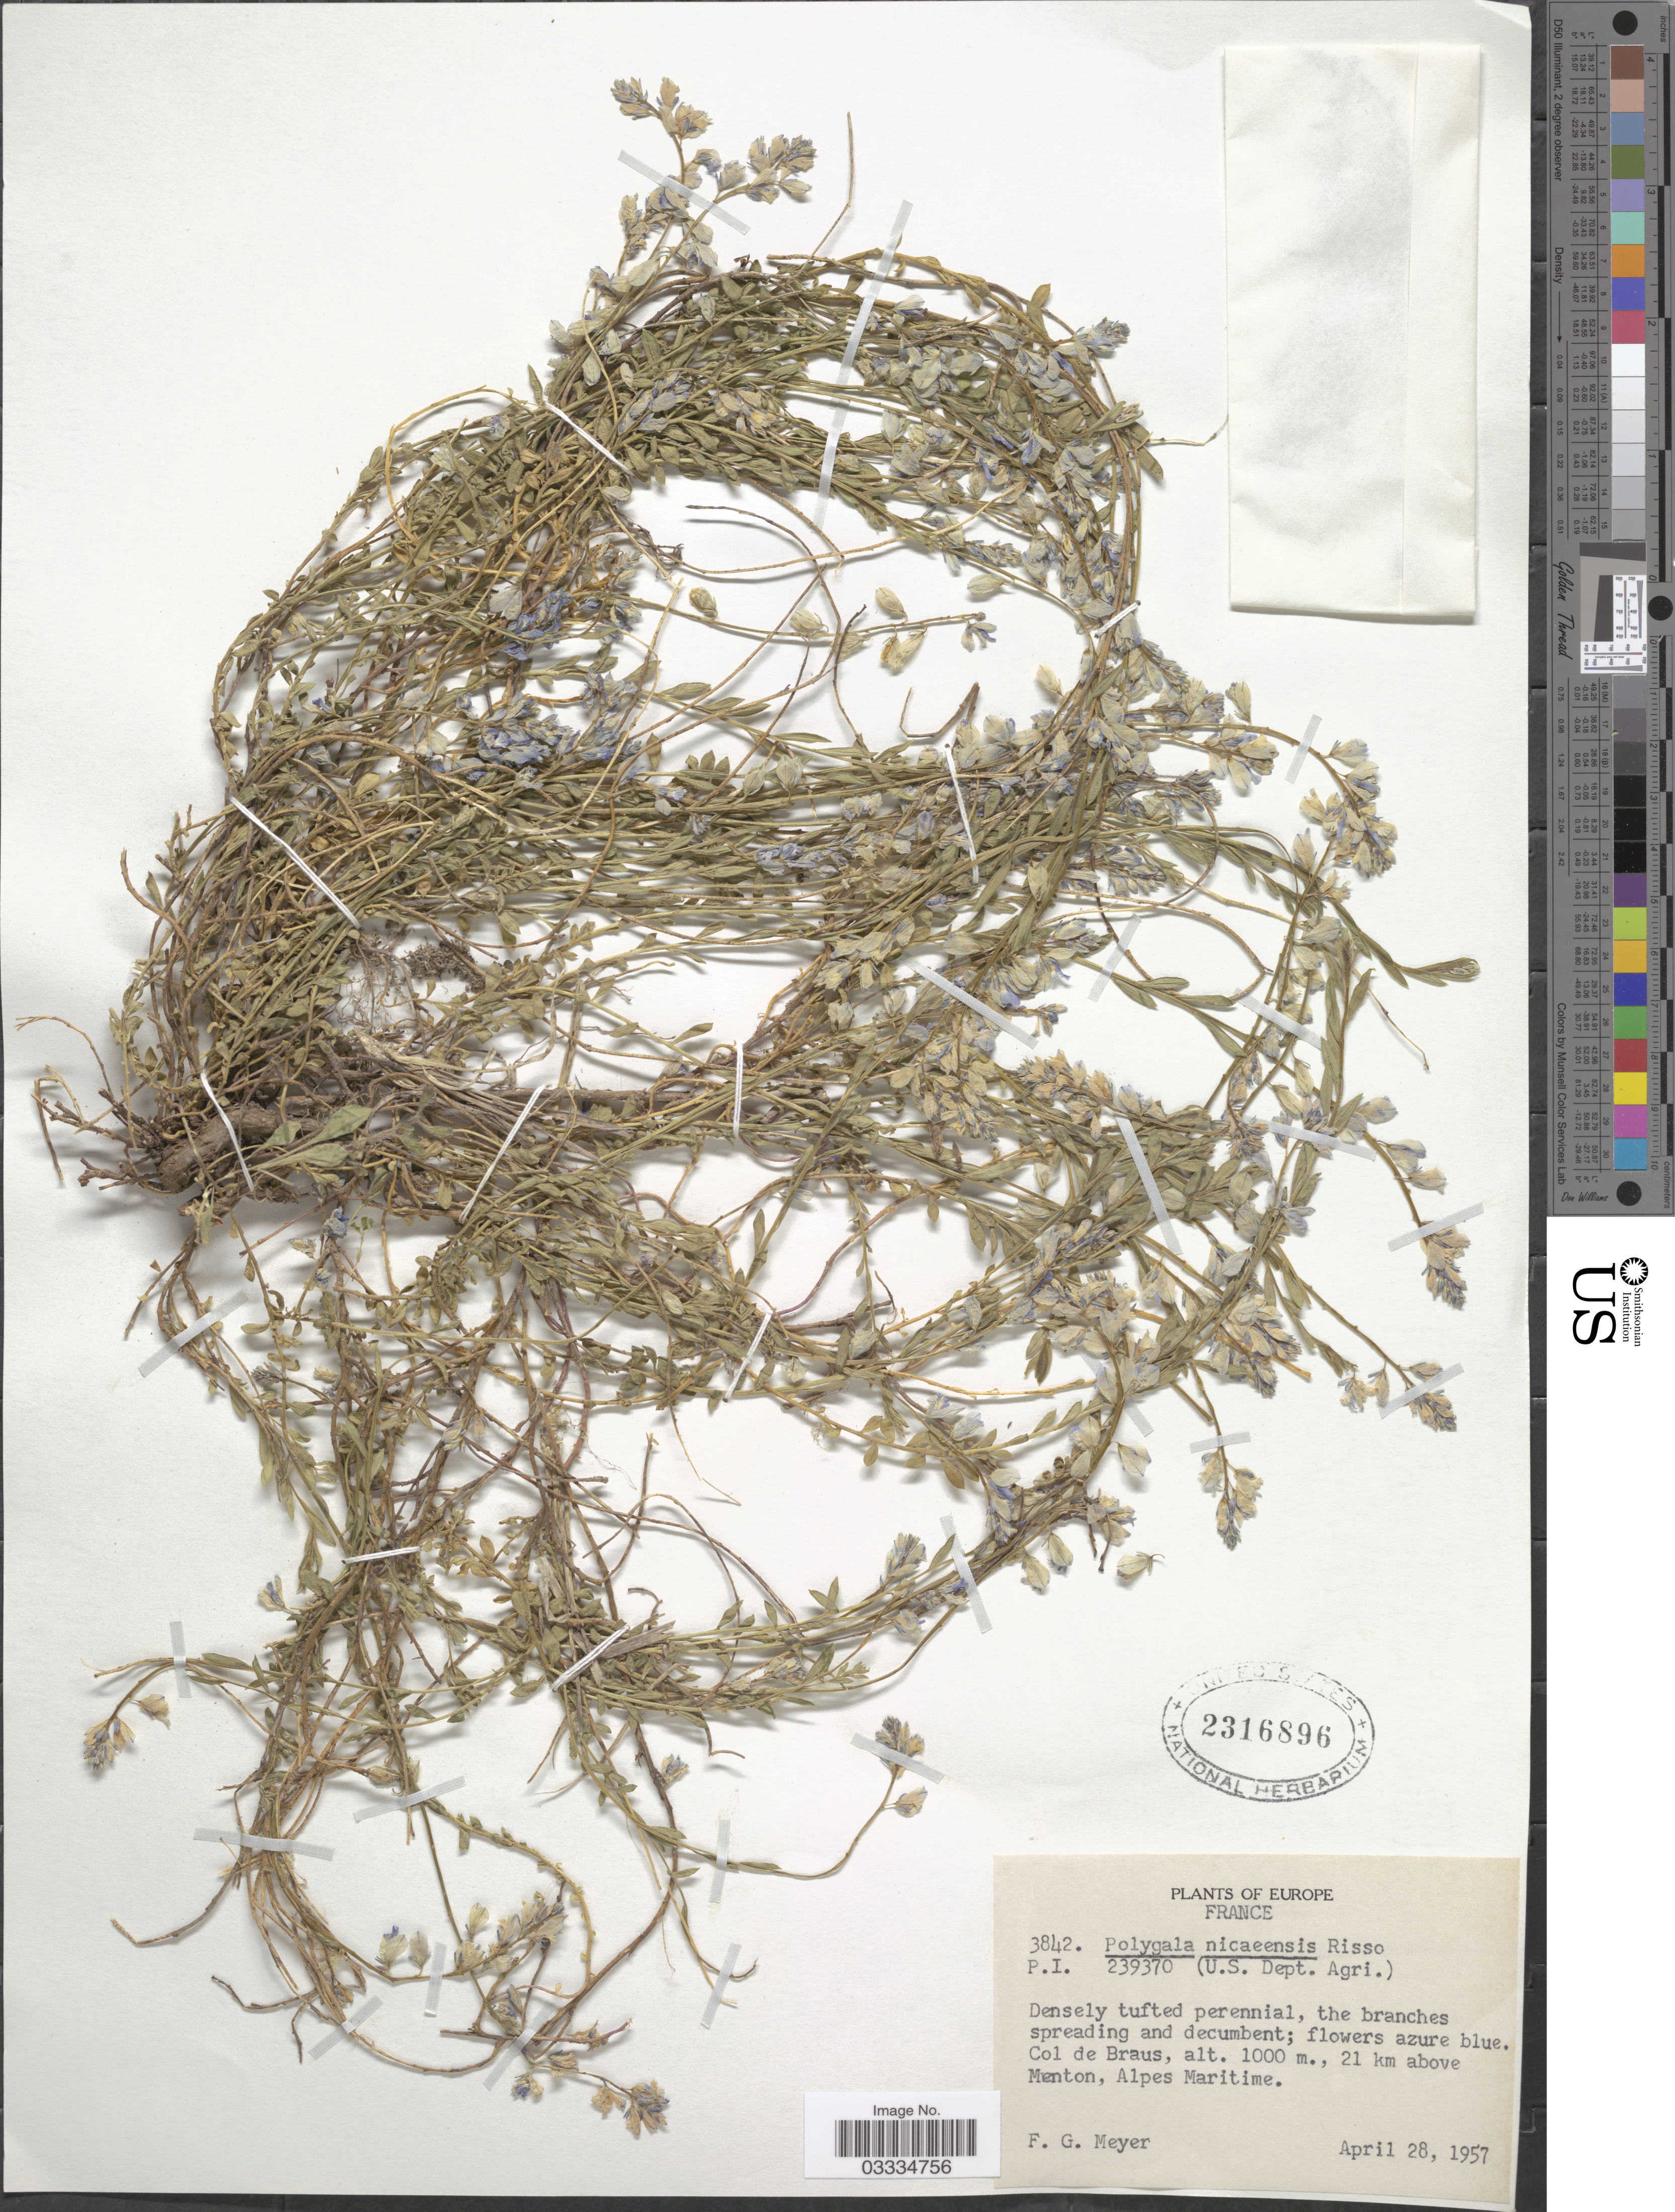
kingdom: Plantae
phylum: Tracheophyta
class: Magnoliopsida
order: Fabales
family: Polygalaceae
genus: Polygala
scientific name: Polygala nicaraguensis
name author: Chodat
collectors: F. G. Meyer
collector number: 3842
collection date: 1957-04-28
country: France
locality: Col de Braus, 21 km above Menton, Alpes Maritime.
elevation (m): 1000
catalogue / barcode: US 2316896